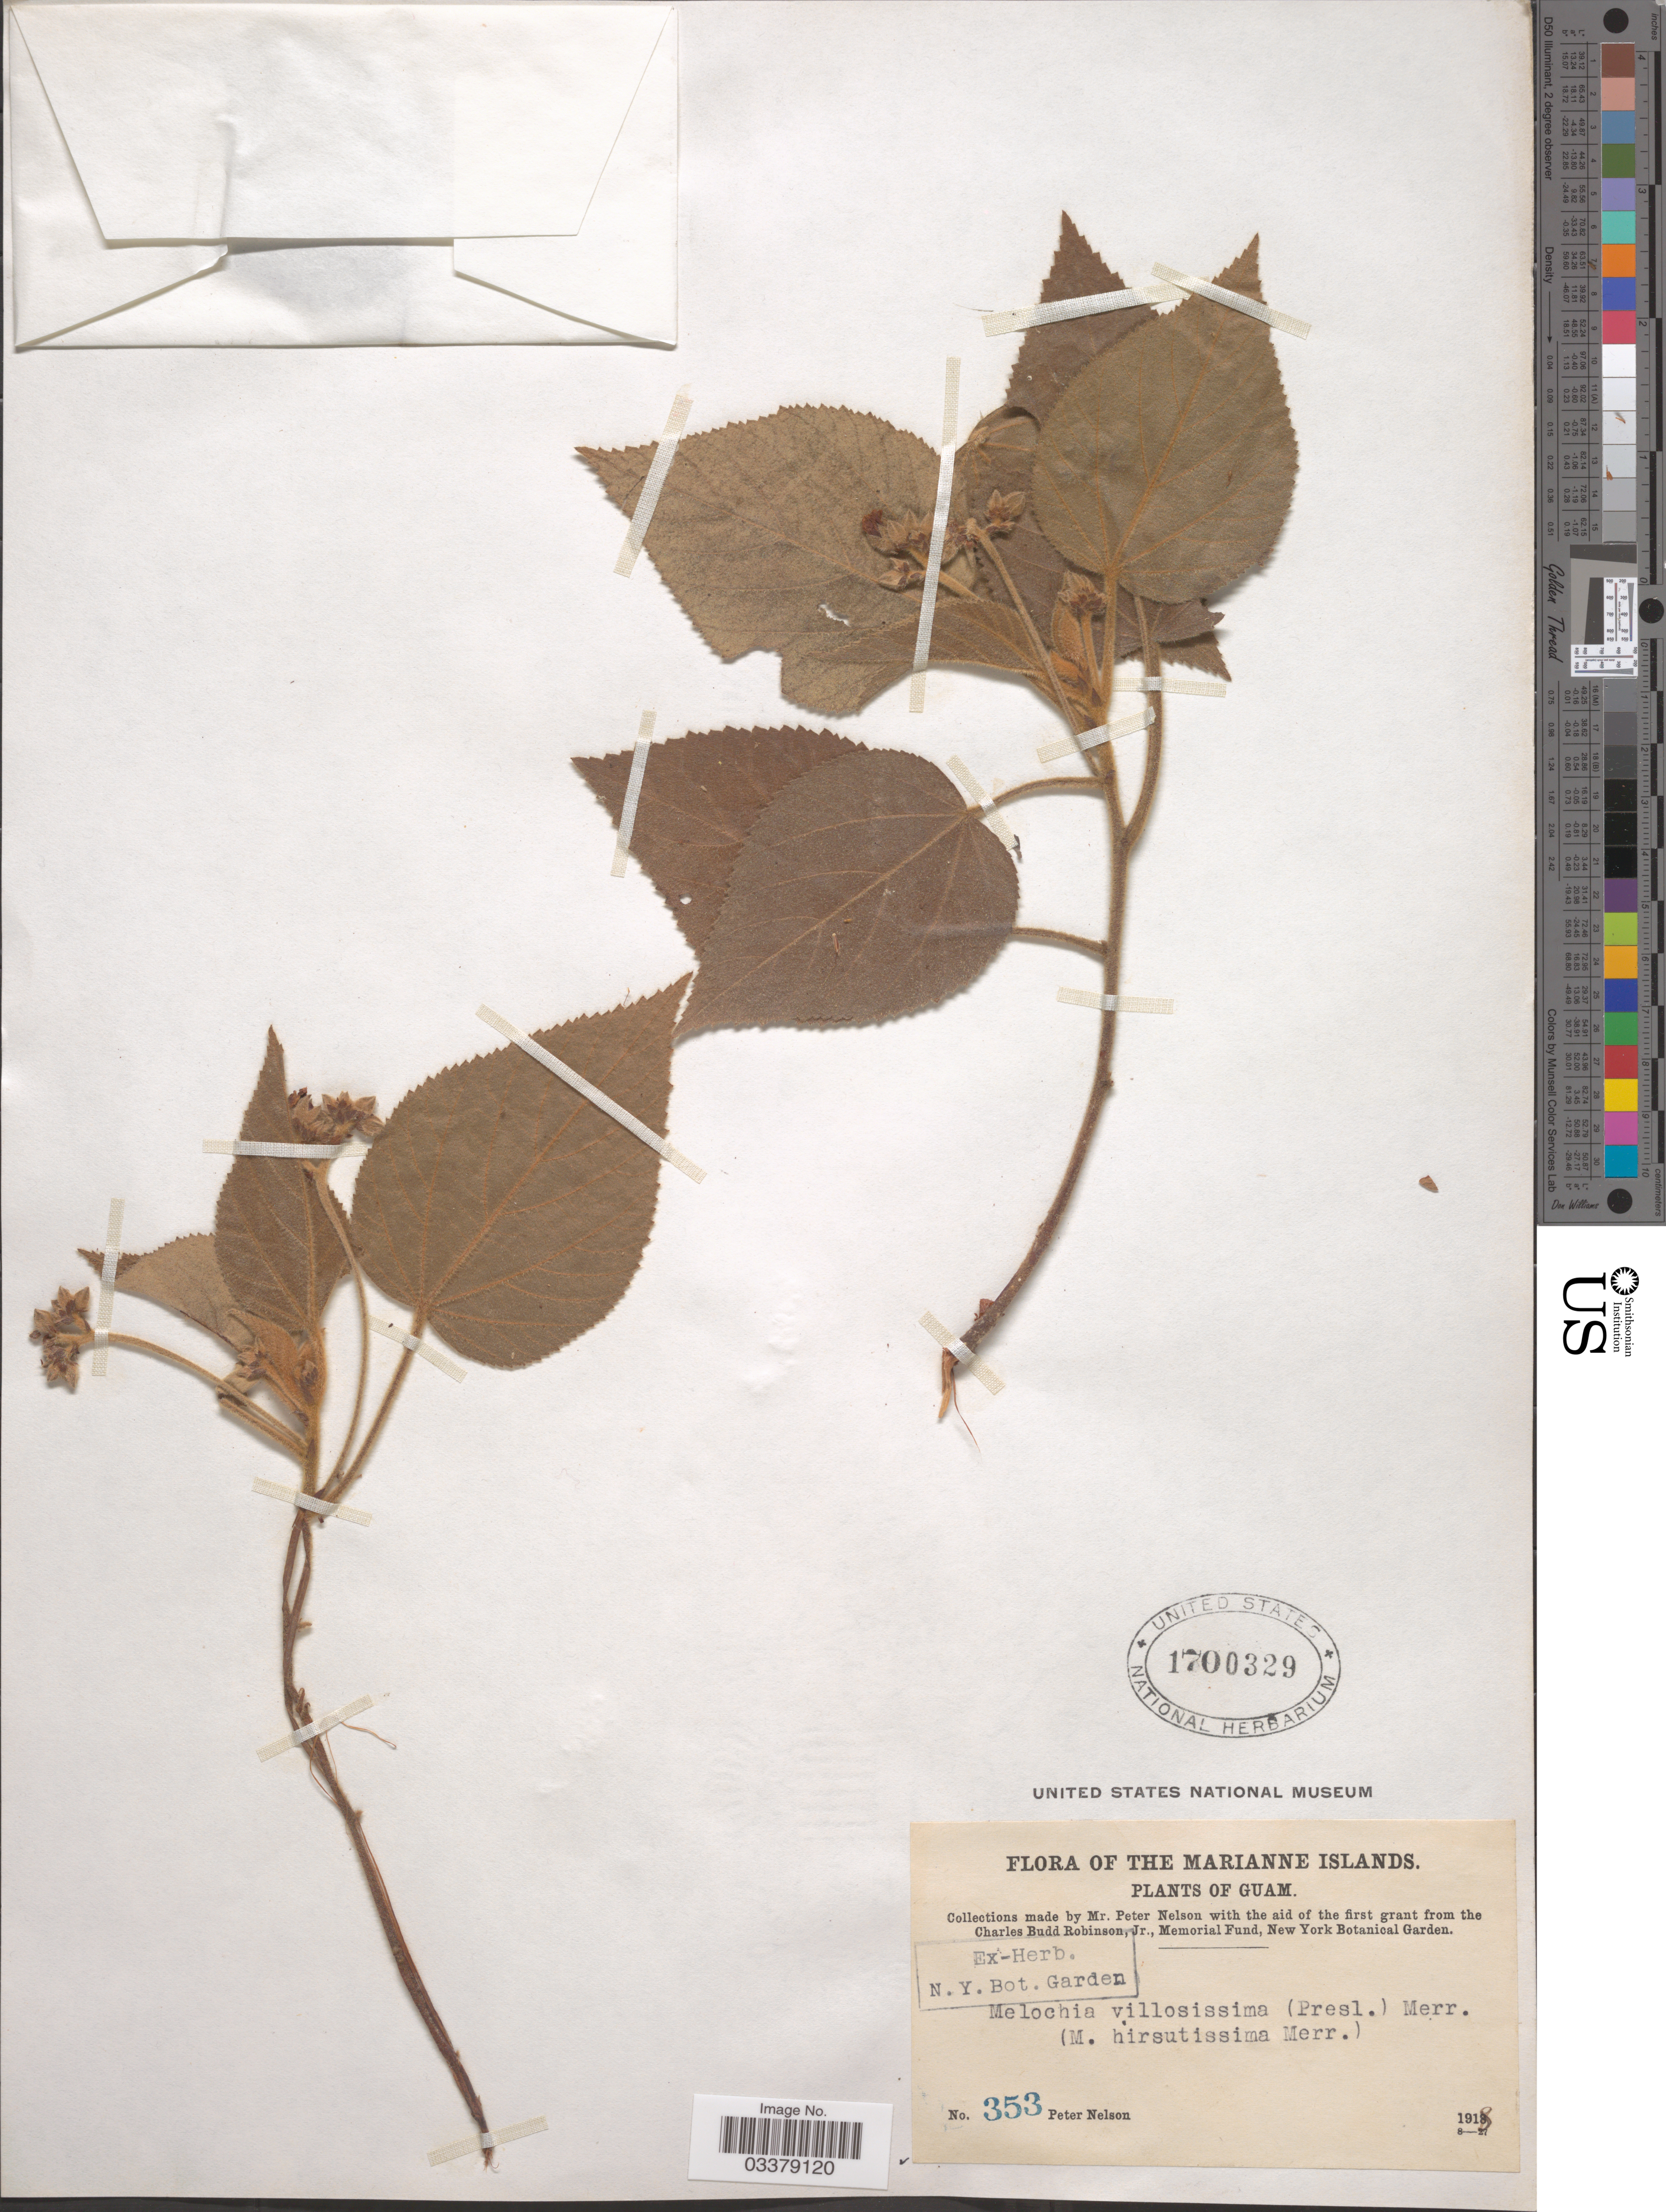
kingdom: Plantae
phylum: Tracheophyta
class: Magnoliopsida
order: Malvales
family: Malvaceae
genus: Melochia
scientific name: Melochia villosissima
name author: (C. Presl) Merr.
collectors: P. Nelson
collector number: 353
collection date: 1918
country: Guam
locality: The Marianne Islands.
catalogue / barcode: US 1700329